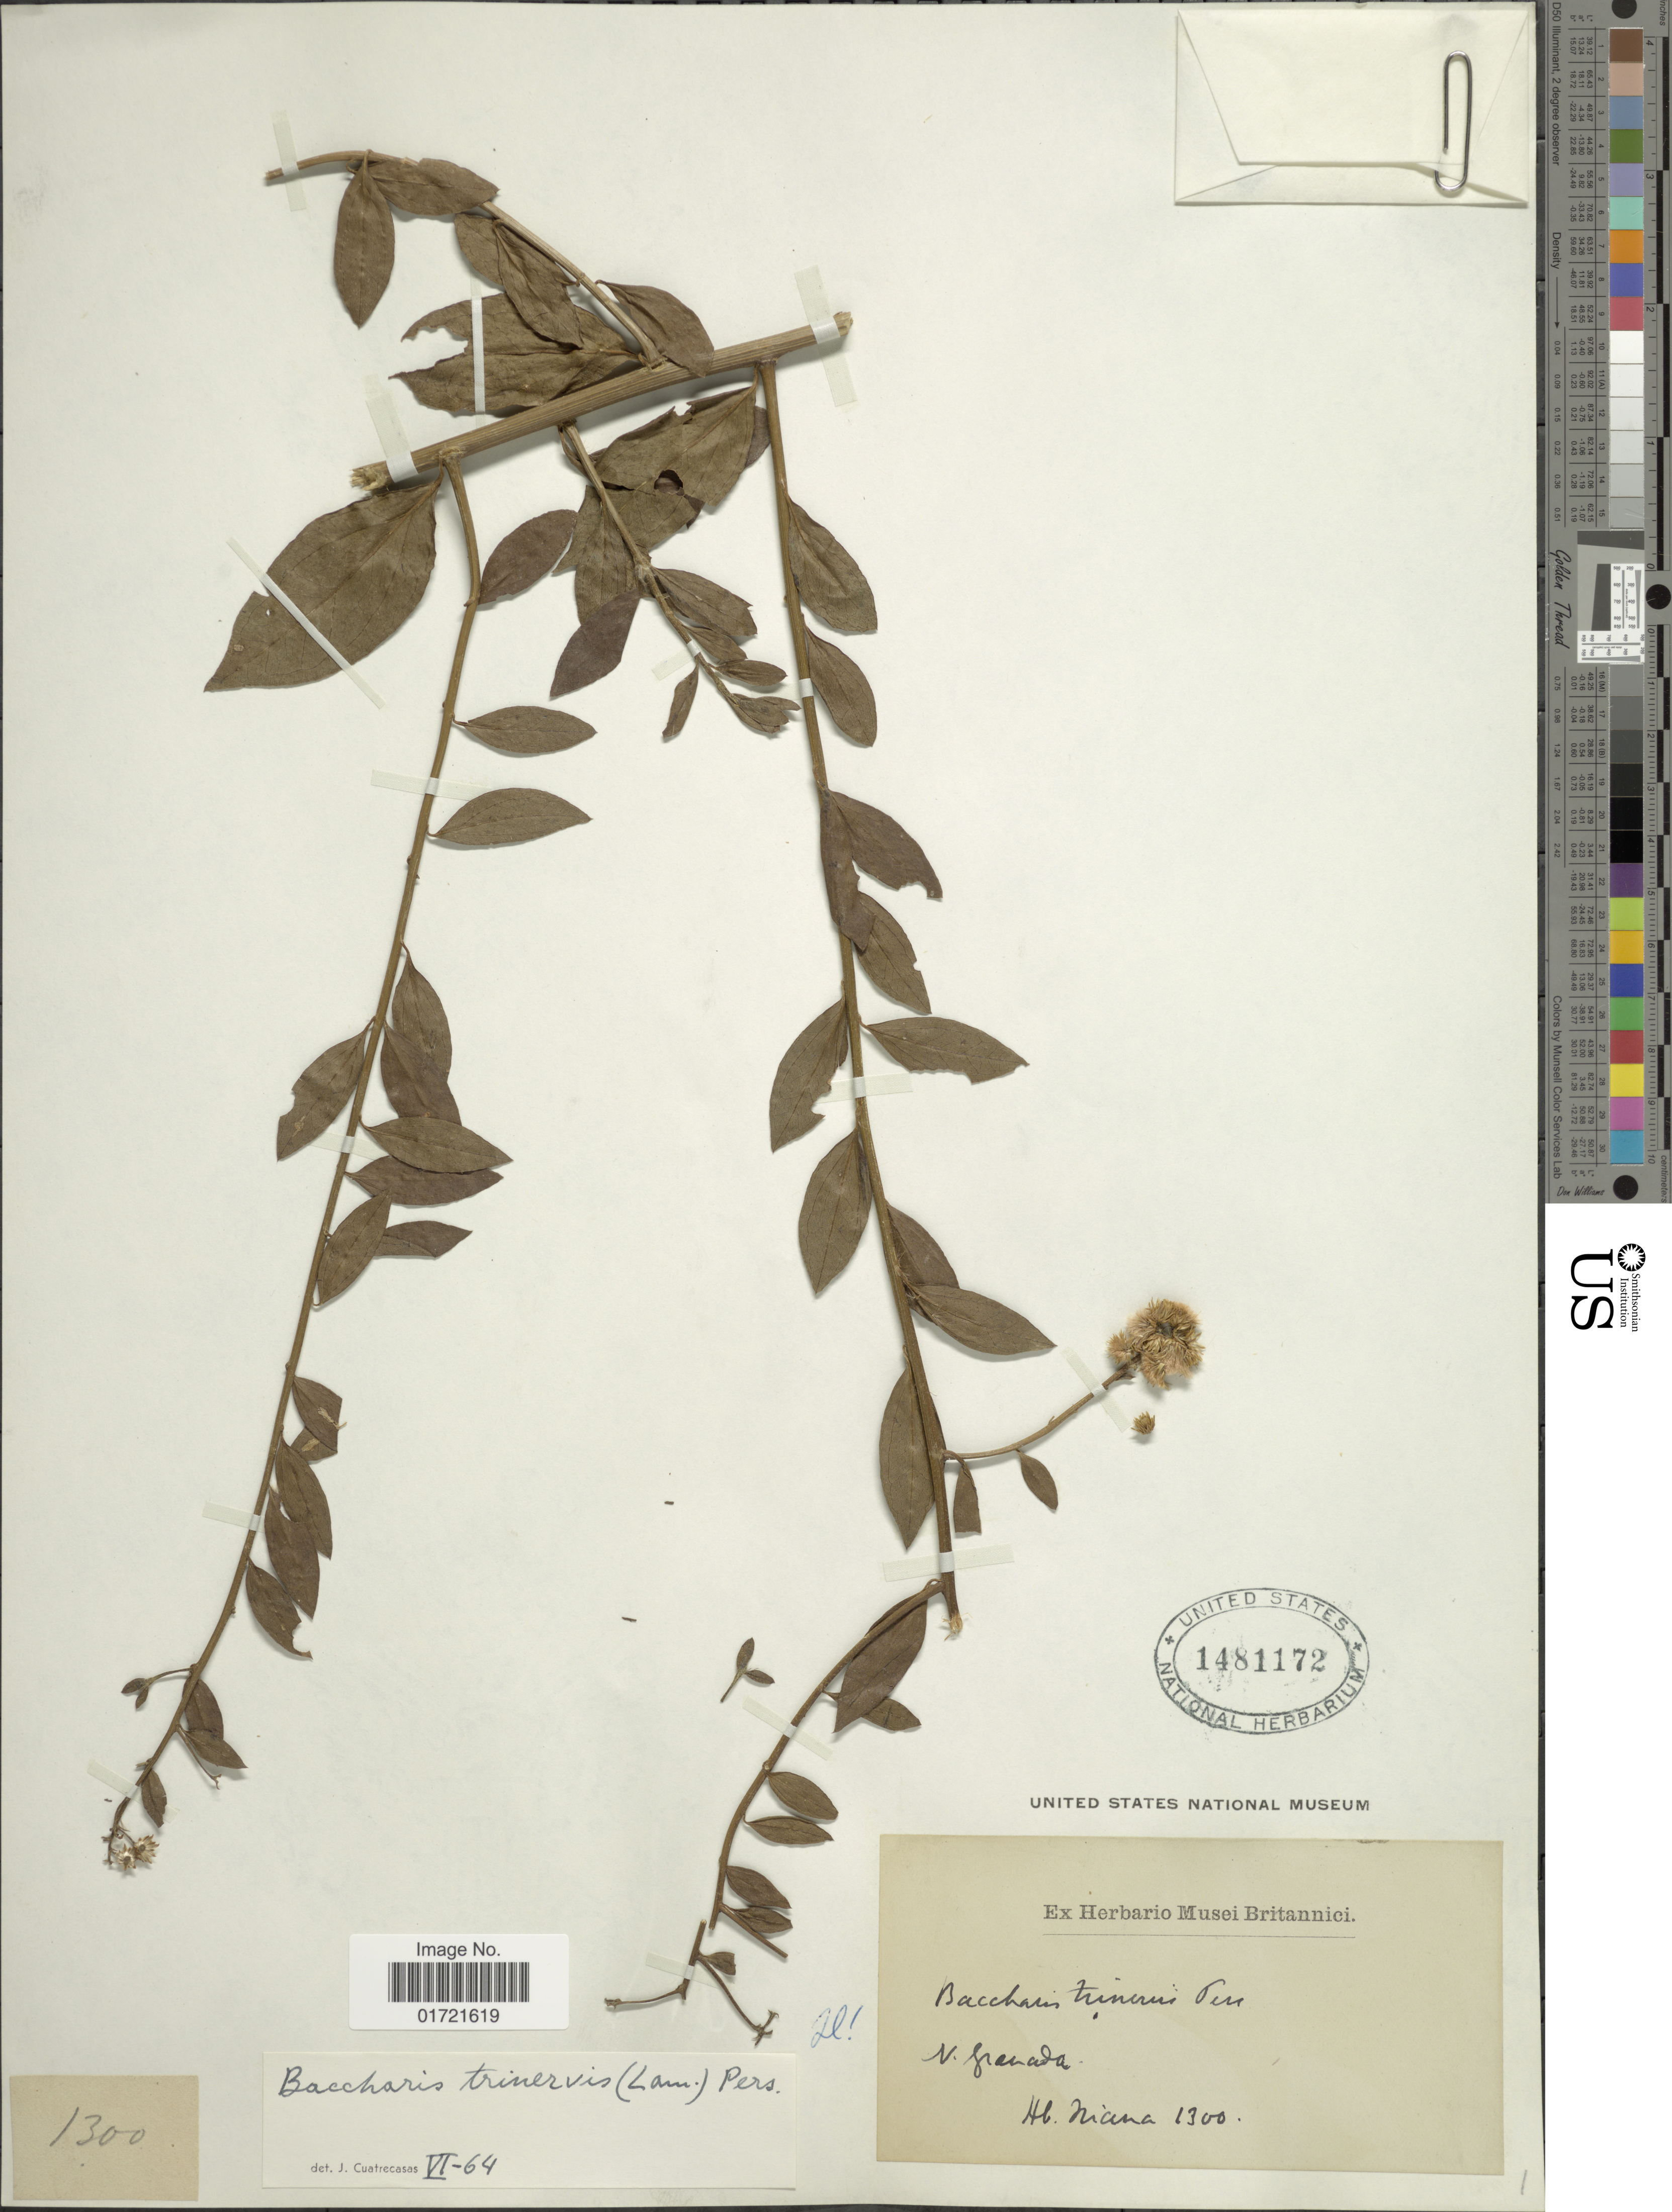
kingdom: Plantae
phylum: Tracheophyta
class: Magnoliopsida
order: Asterales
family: Asteraceae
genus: Baccharis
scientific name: Baccharis trinervis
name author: (Lam.) Pers.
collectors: Triana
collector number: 1300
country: Grenada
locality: N. Grenada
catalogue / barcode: US 1481172